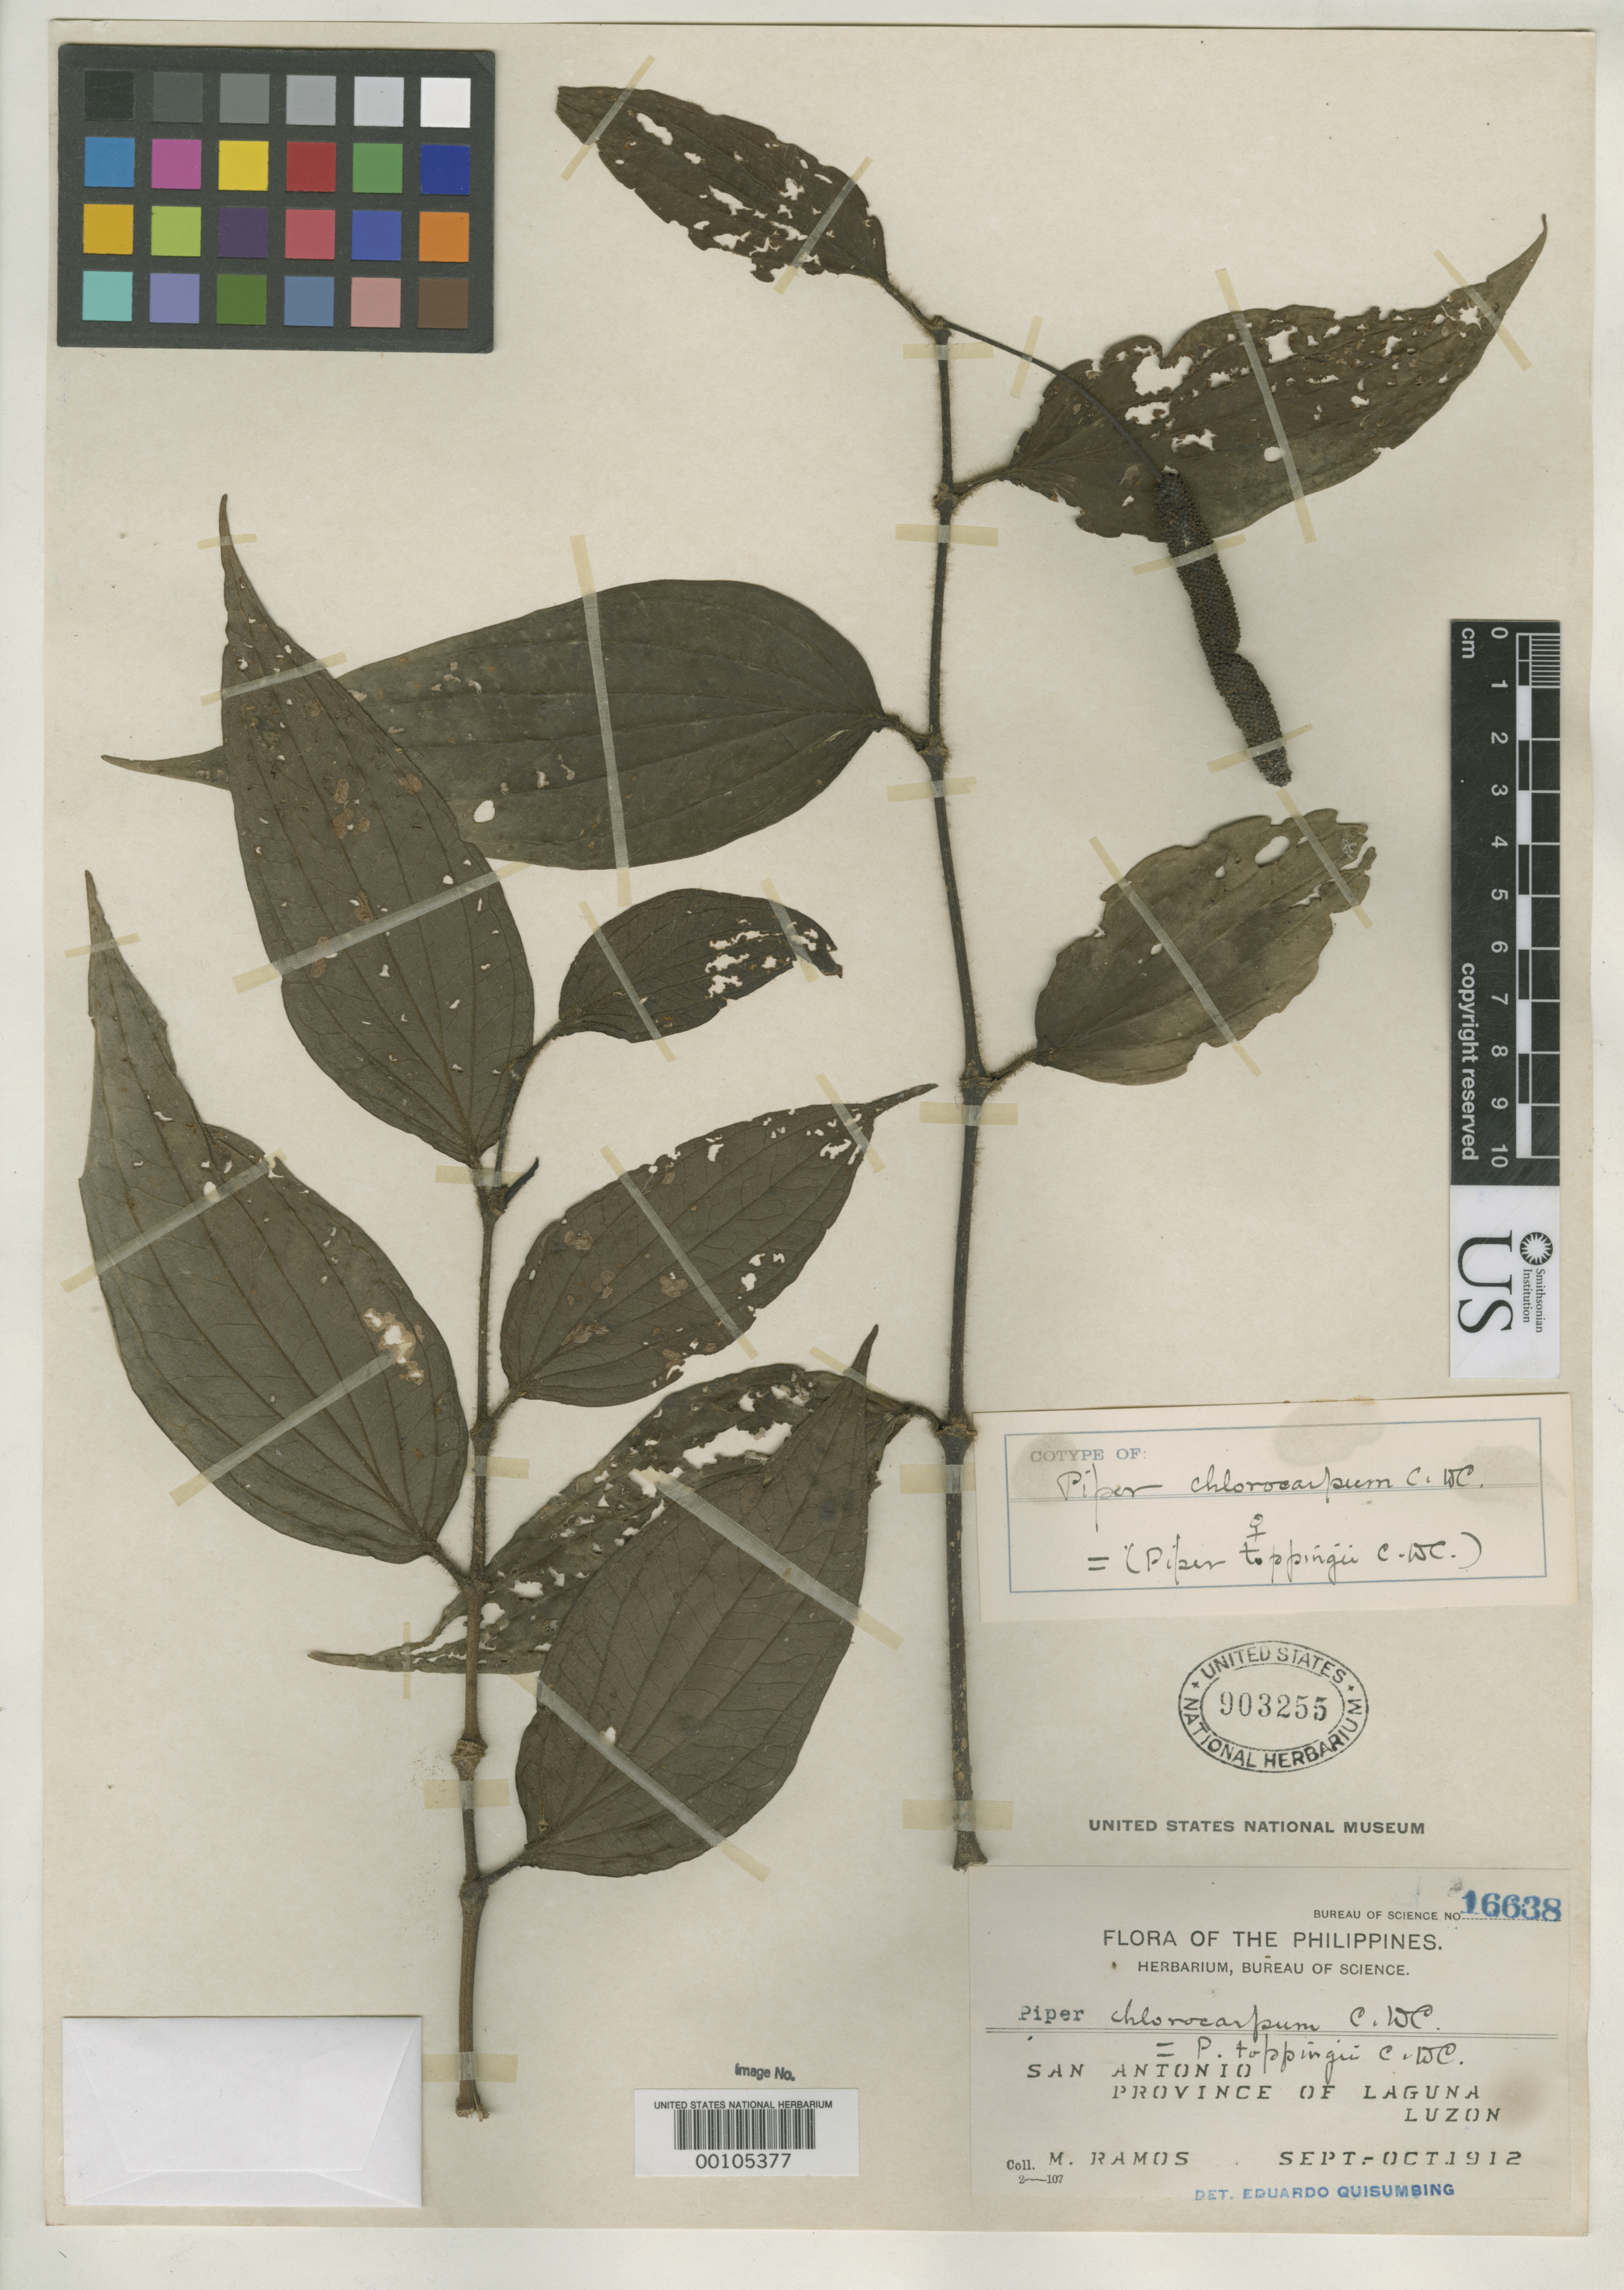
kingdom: Plantae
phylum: Tracheophyta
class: Magnoliopsida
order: Piperales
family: Piperaceae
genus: Piper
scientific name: Piper chlorocarpum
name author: C. DC.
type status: Isotype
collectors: M. Ramos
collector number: Bur. Sci. 16638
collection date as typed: Sep 1912 to -- Oct 1912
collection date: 1912-09/1912-10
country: Philippines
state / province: Calabarzon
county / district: Laguna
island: Luzon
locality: San Antonio.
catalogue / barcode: US 903255